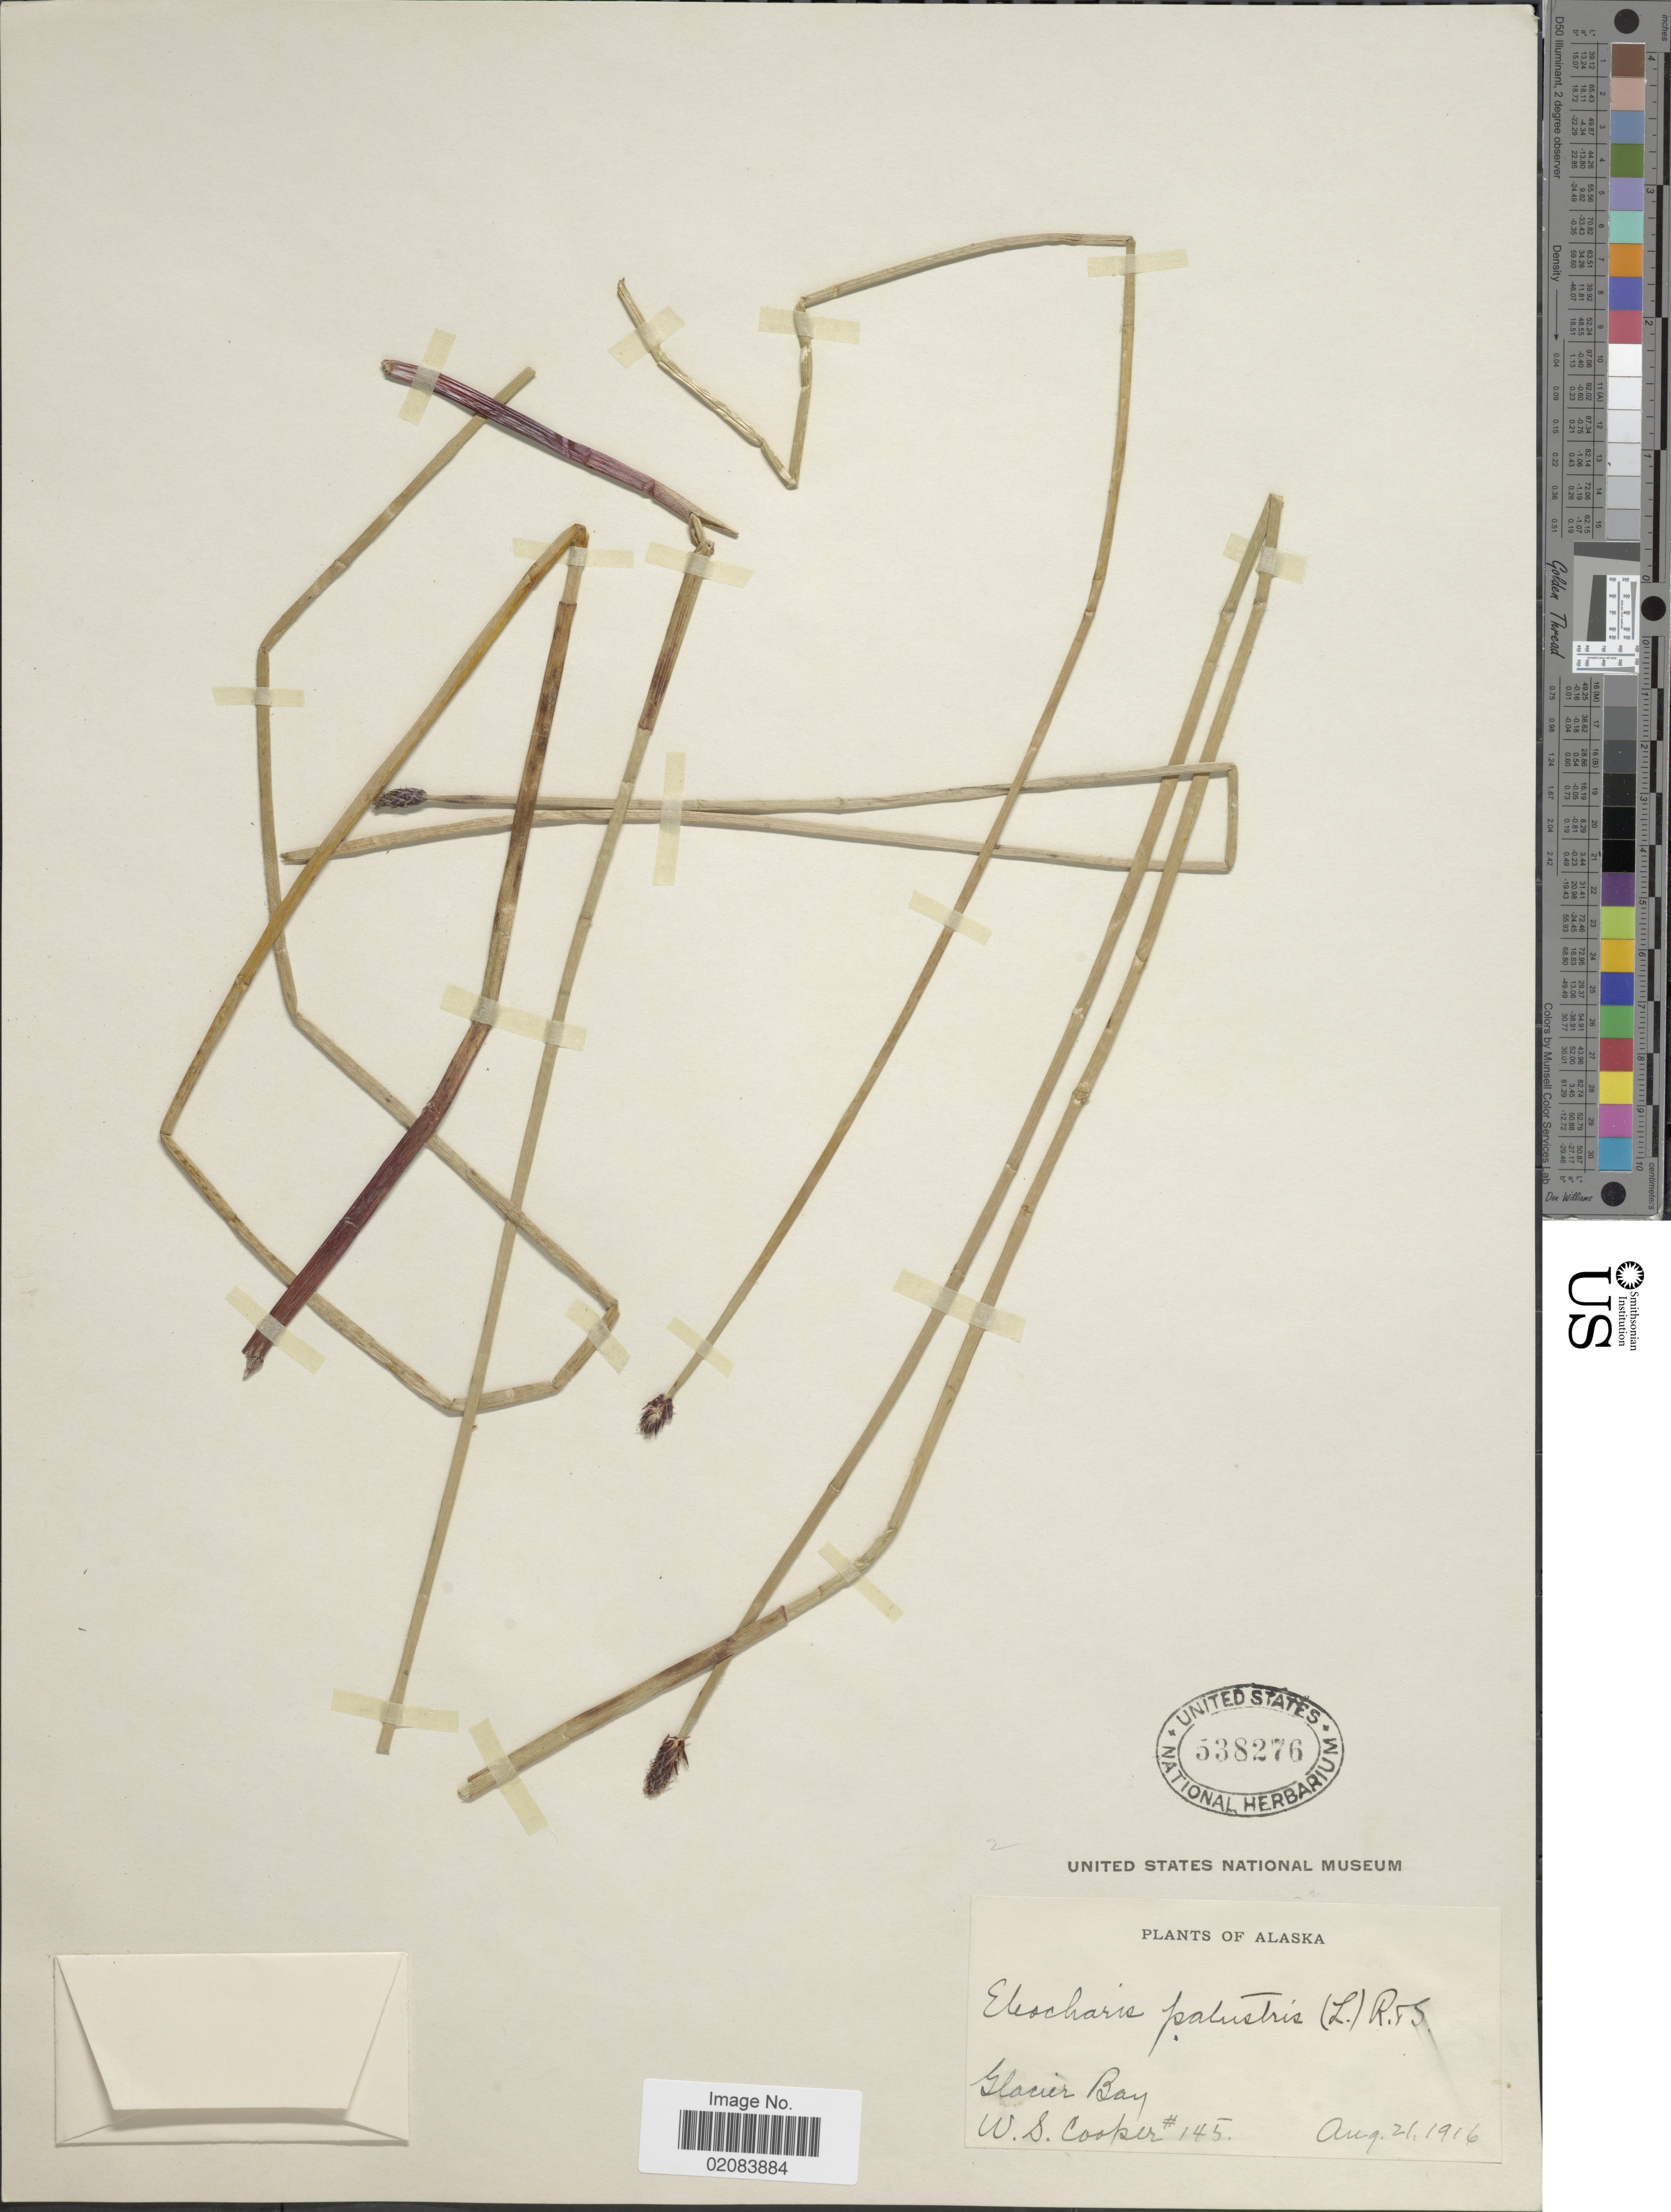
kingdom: Plantae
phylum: Tracheophyta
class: Liliopsida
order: Poales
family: Cyperaceae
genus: Eleocharis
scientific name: Eleocharis palustris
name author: (L.) Roem. & Schult.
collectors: W. Cooper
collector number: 145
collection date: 1916-08-21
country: United States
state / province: Alaska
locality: Glacier Bay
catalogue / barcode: US 538276